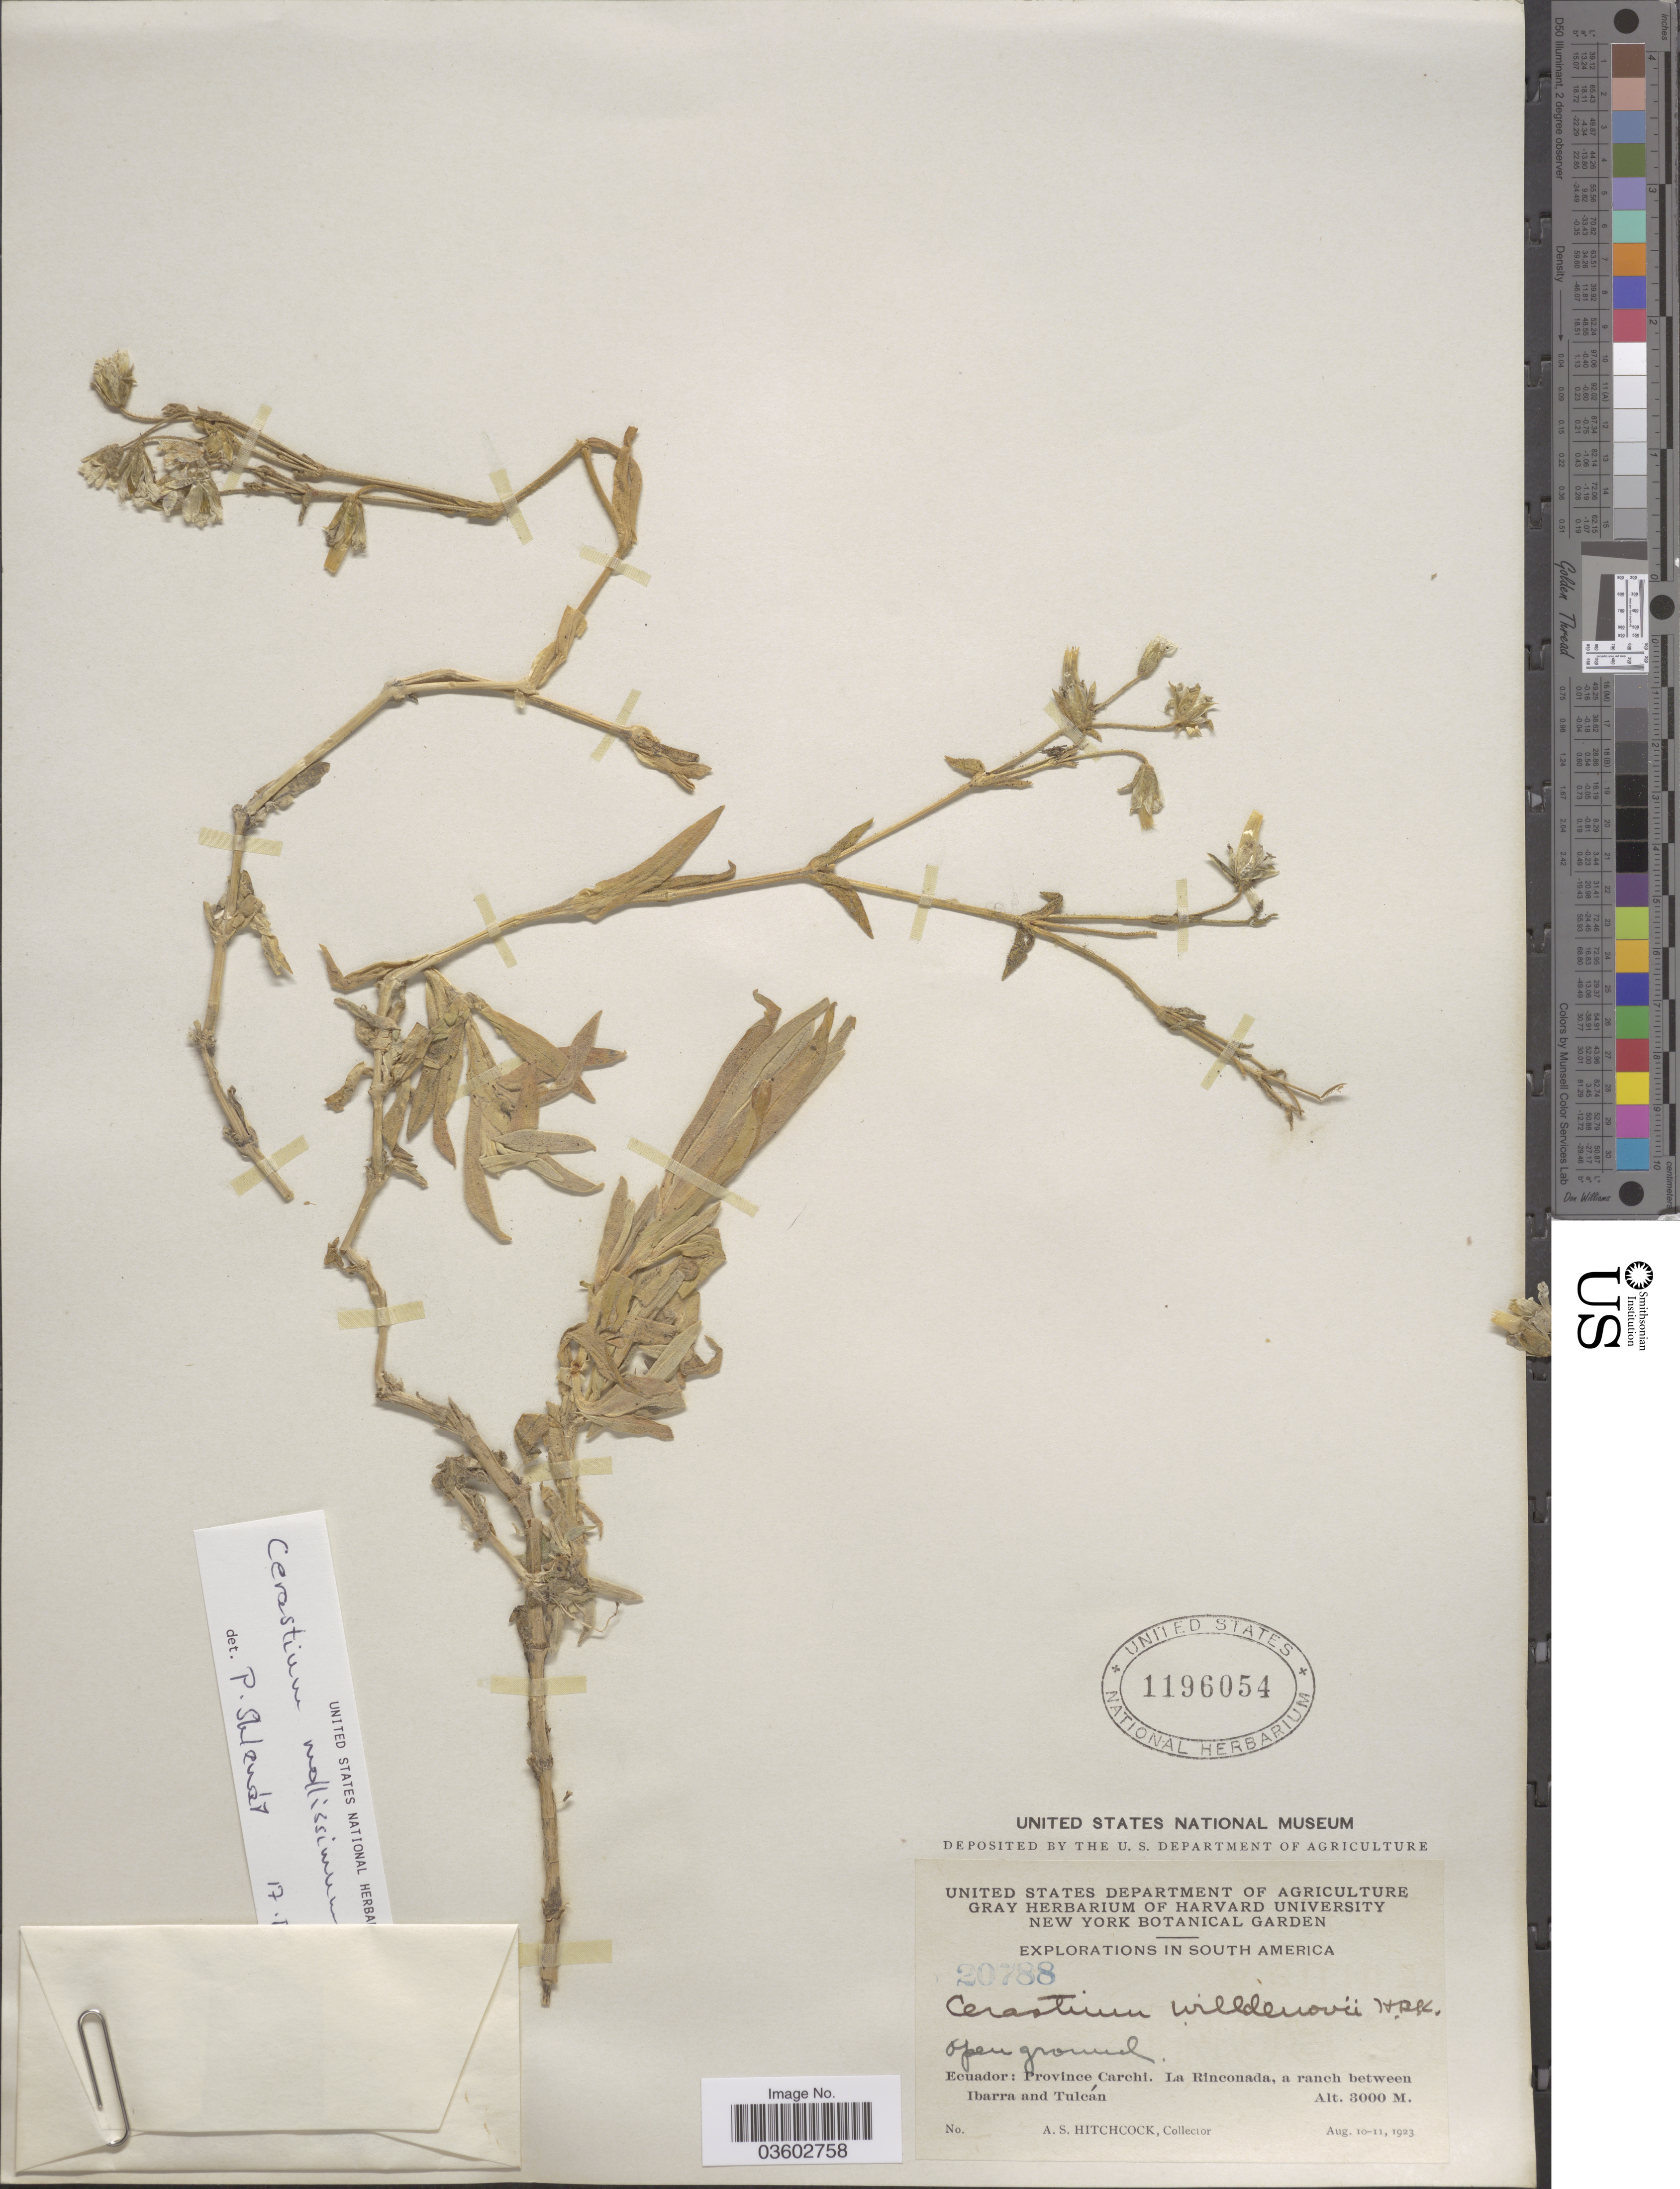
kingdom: Plantae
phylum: Tracheophyta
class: Magnoliopsida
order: Caryophyllales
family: Caryophyllaceae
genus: Cerastium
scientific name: Cerastium willdenowii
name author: Kunth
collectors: A. S. Hitchcock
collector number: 20788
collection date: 1923-08-10/1923-08-11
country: Ecuador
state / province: Carchi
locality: La Rinconada, a ranch between Ibarra and Tulcán.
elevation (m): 3000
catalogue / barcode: US 1196054